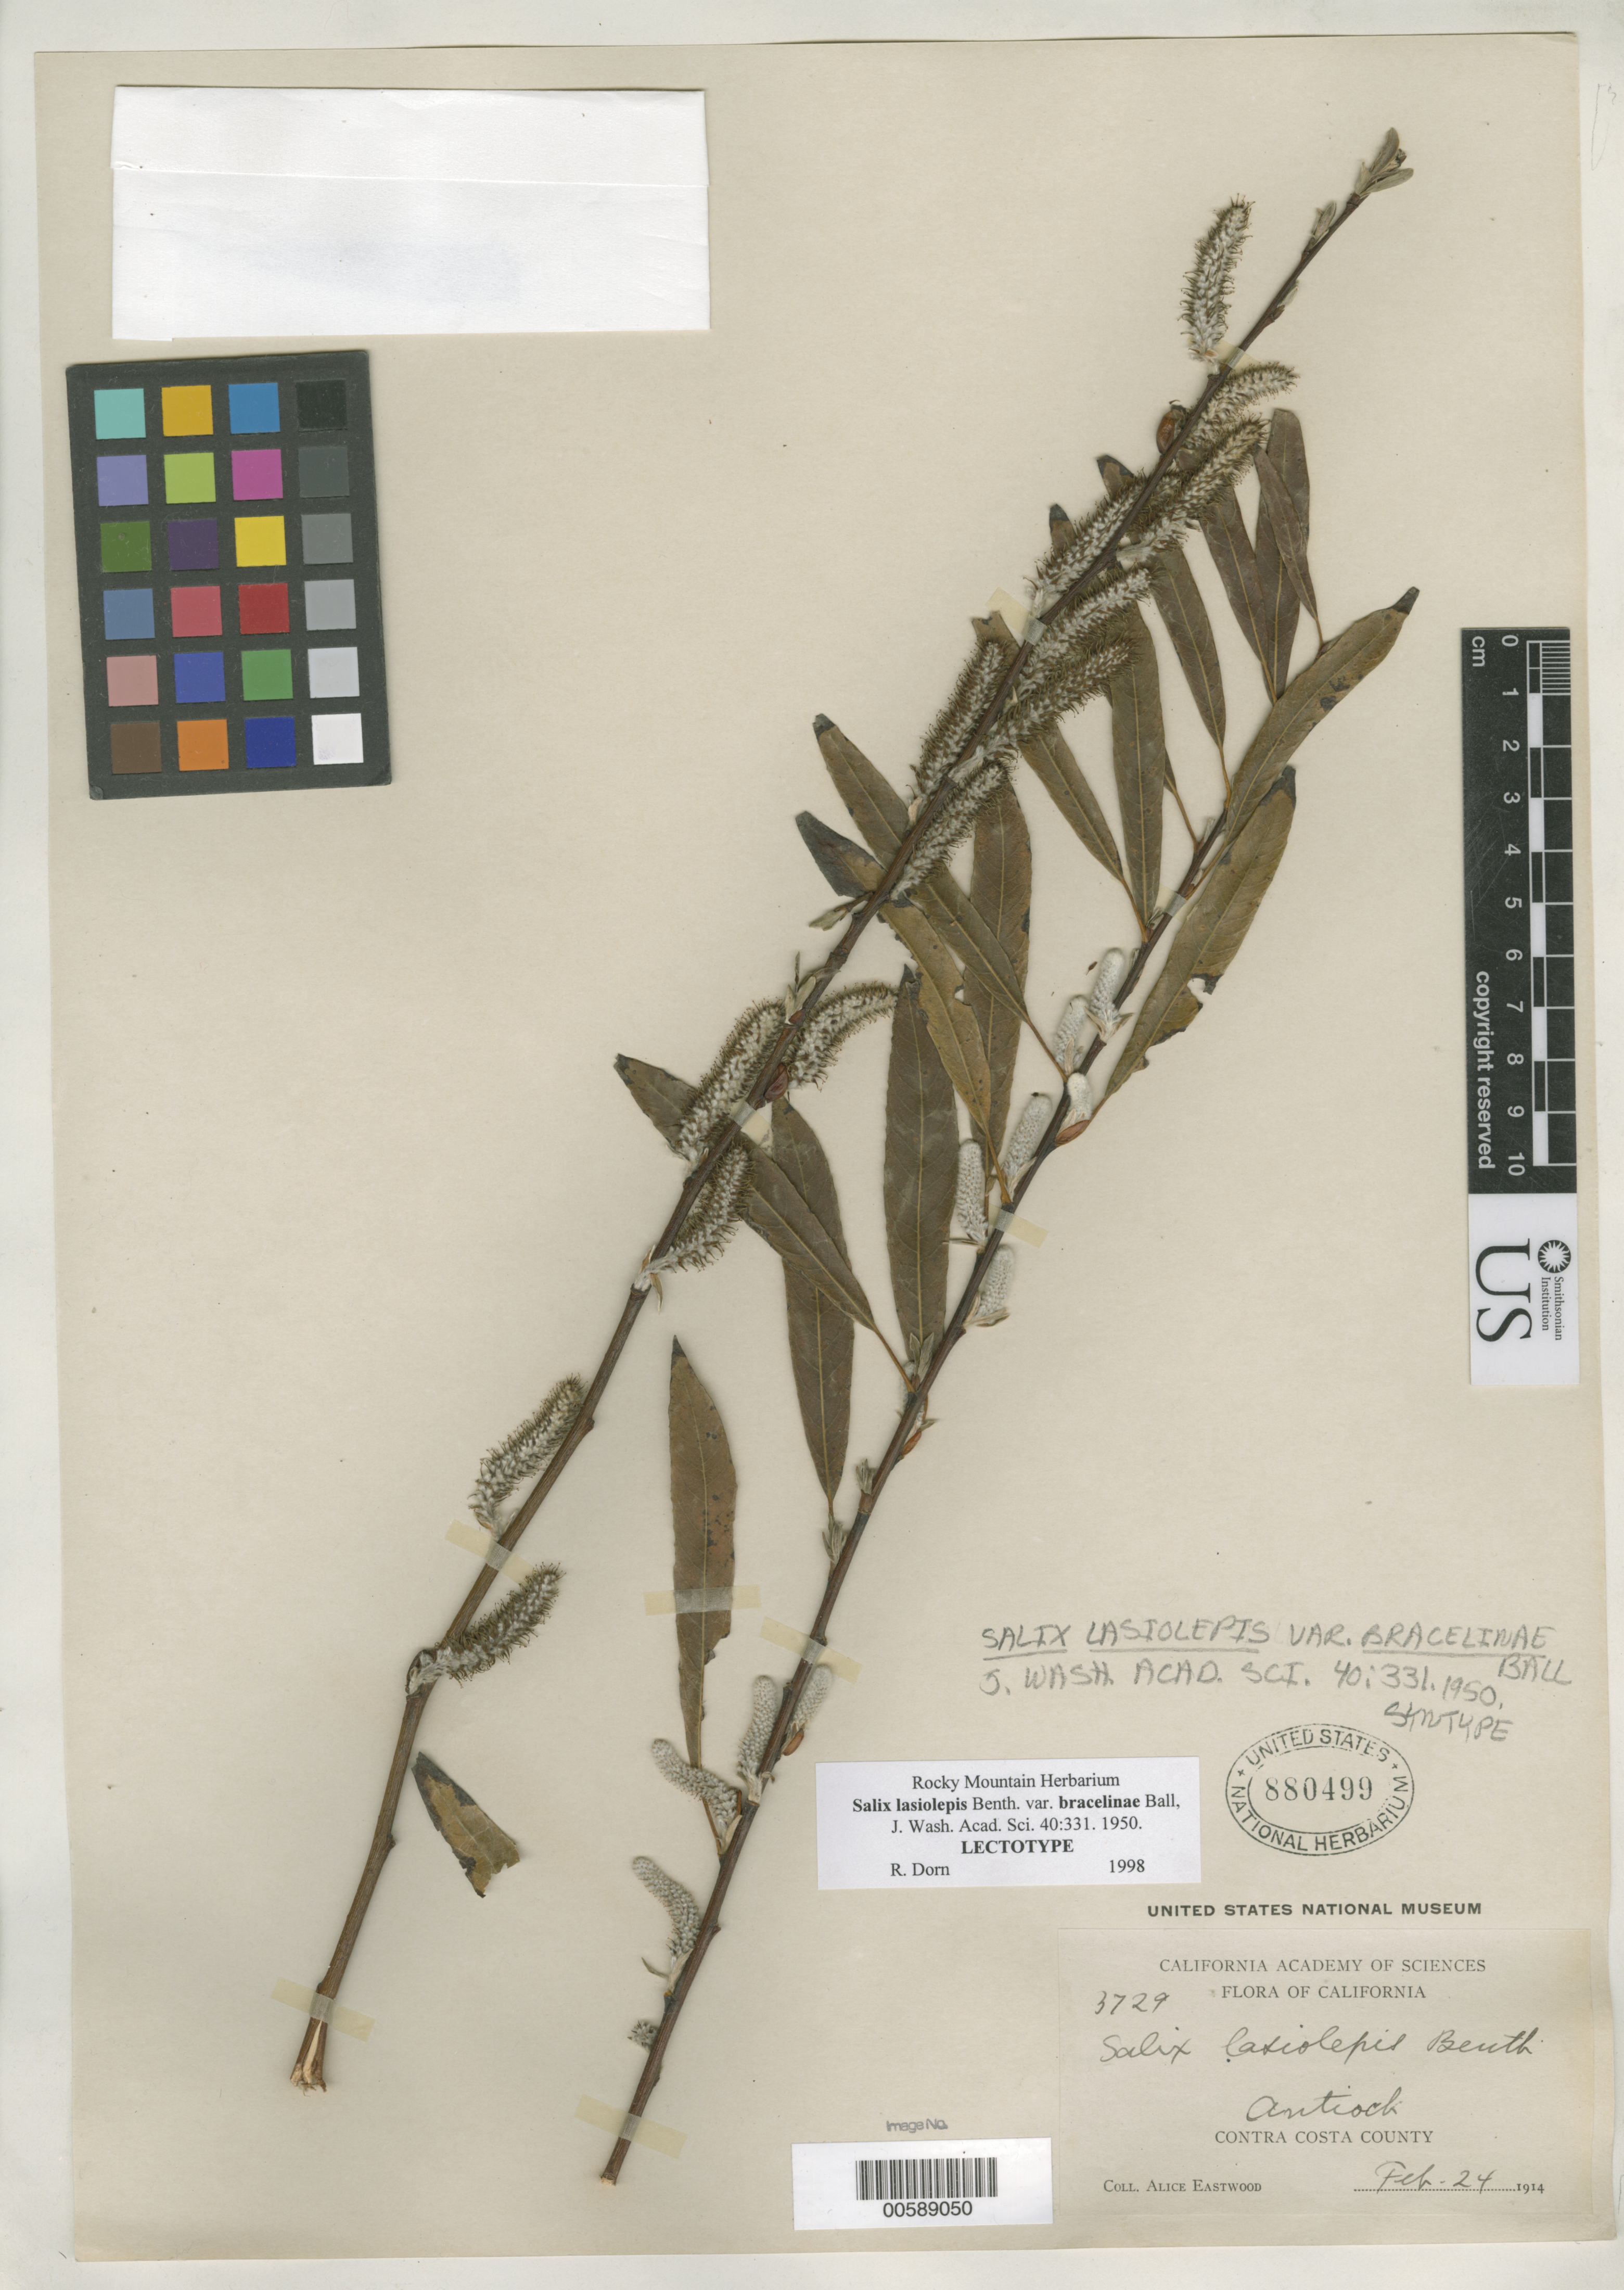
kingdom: Plantae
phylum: Tracheophyta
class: Magnoliopsida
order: Malpighiales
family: Salicaceae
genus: Salix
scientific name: Salix lasiolepis var. bracelinae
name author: C.R. Ball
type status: Syntype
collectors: A. Eastwood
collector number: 3729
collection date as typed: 24 Feb 1914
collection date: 1914-02-24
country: United States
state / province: California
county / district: Contra Costa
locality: Antioch.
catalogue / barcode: US 880499